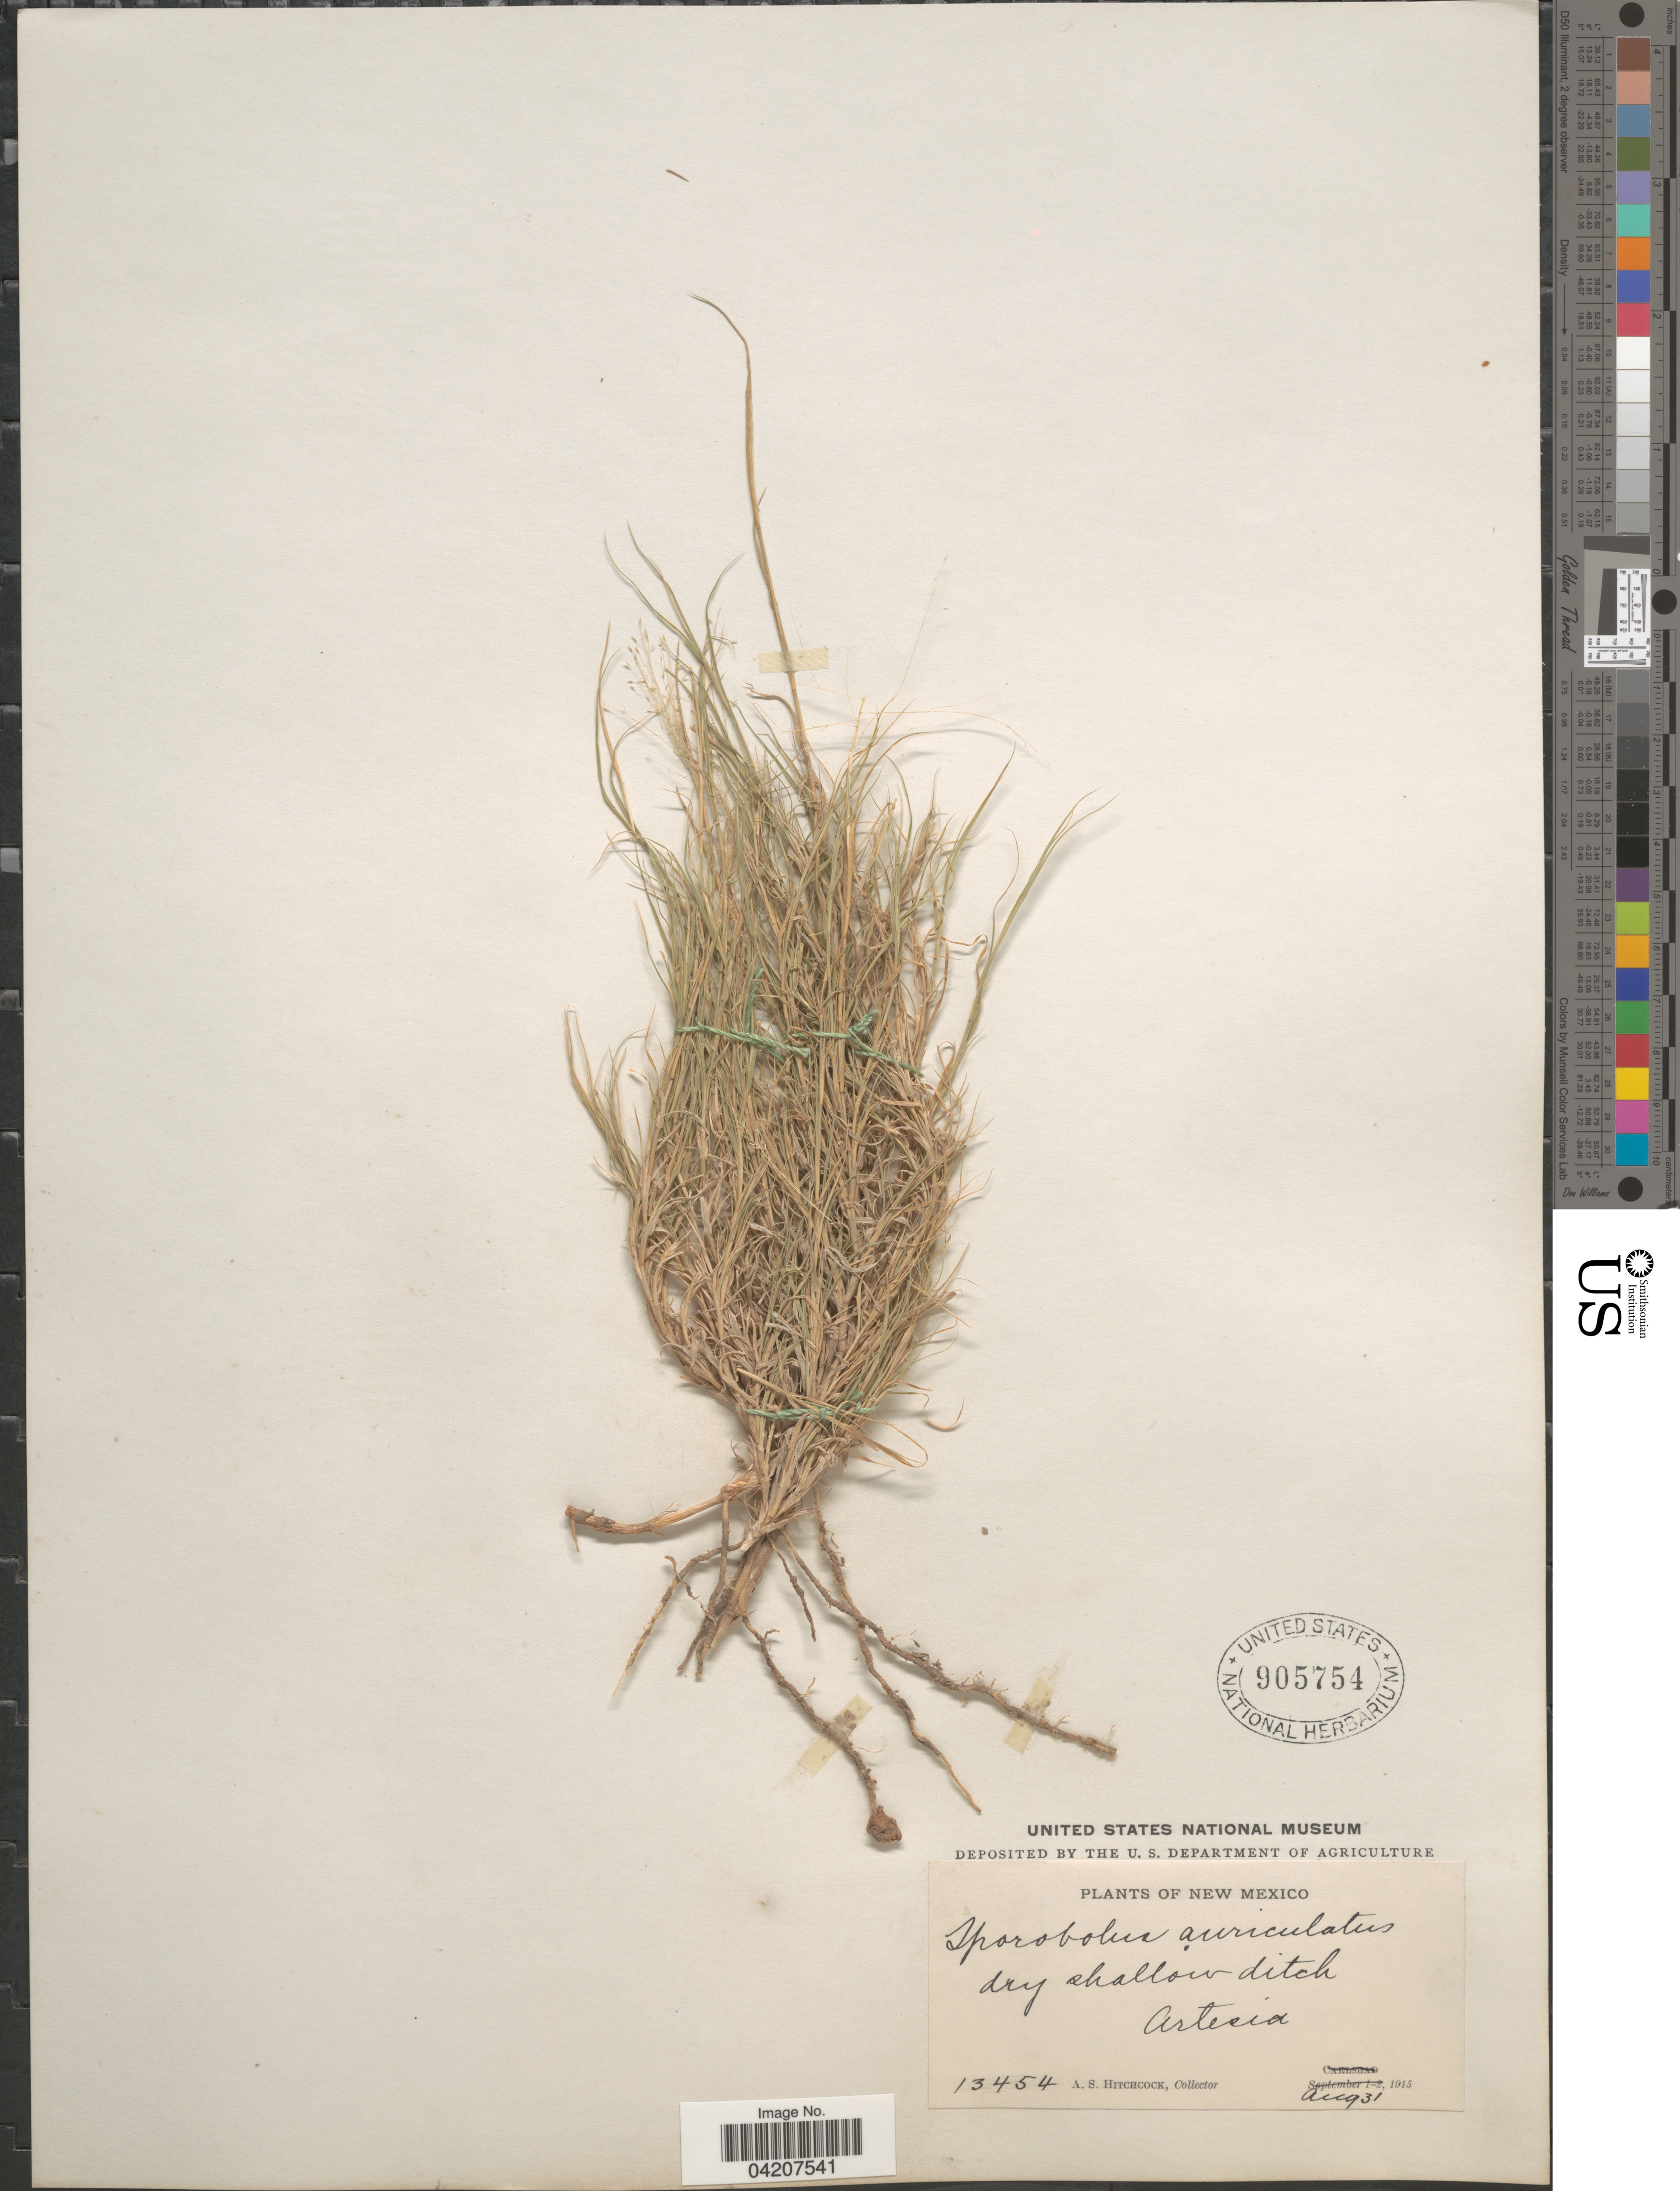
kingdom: Plantae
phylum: Tracheophyta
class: Liliopsida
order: Poales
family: Poaceae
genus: Muhlenbergia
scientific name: Muhlenbergia arenacea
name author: (Buckley) Hitchc.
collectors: A. S. Hitchcock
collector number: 13454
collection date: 1915-08-31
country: United States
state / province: New Mexico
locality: Dry shallow ditch Artesia.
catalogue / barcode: US 905754